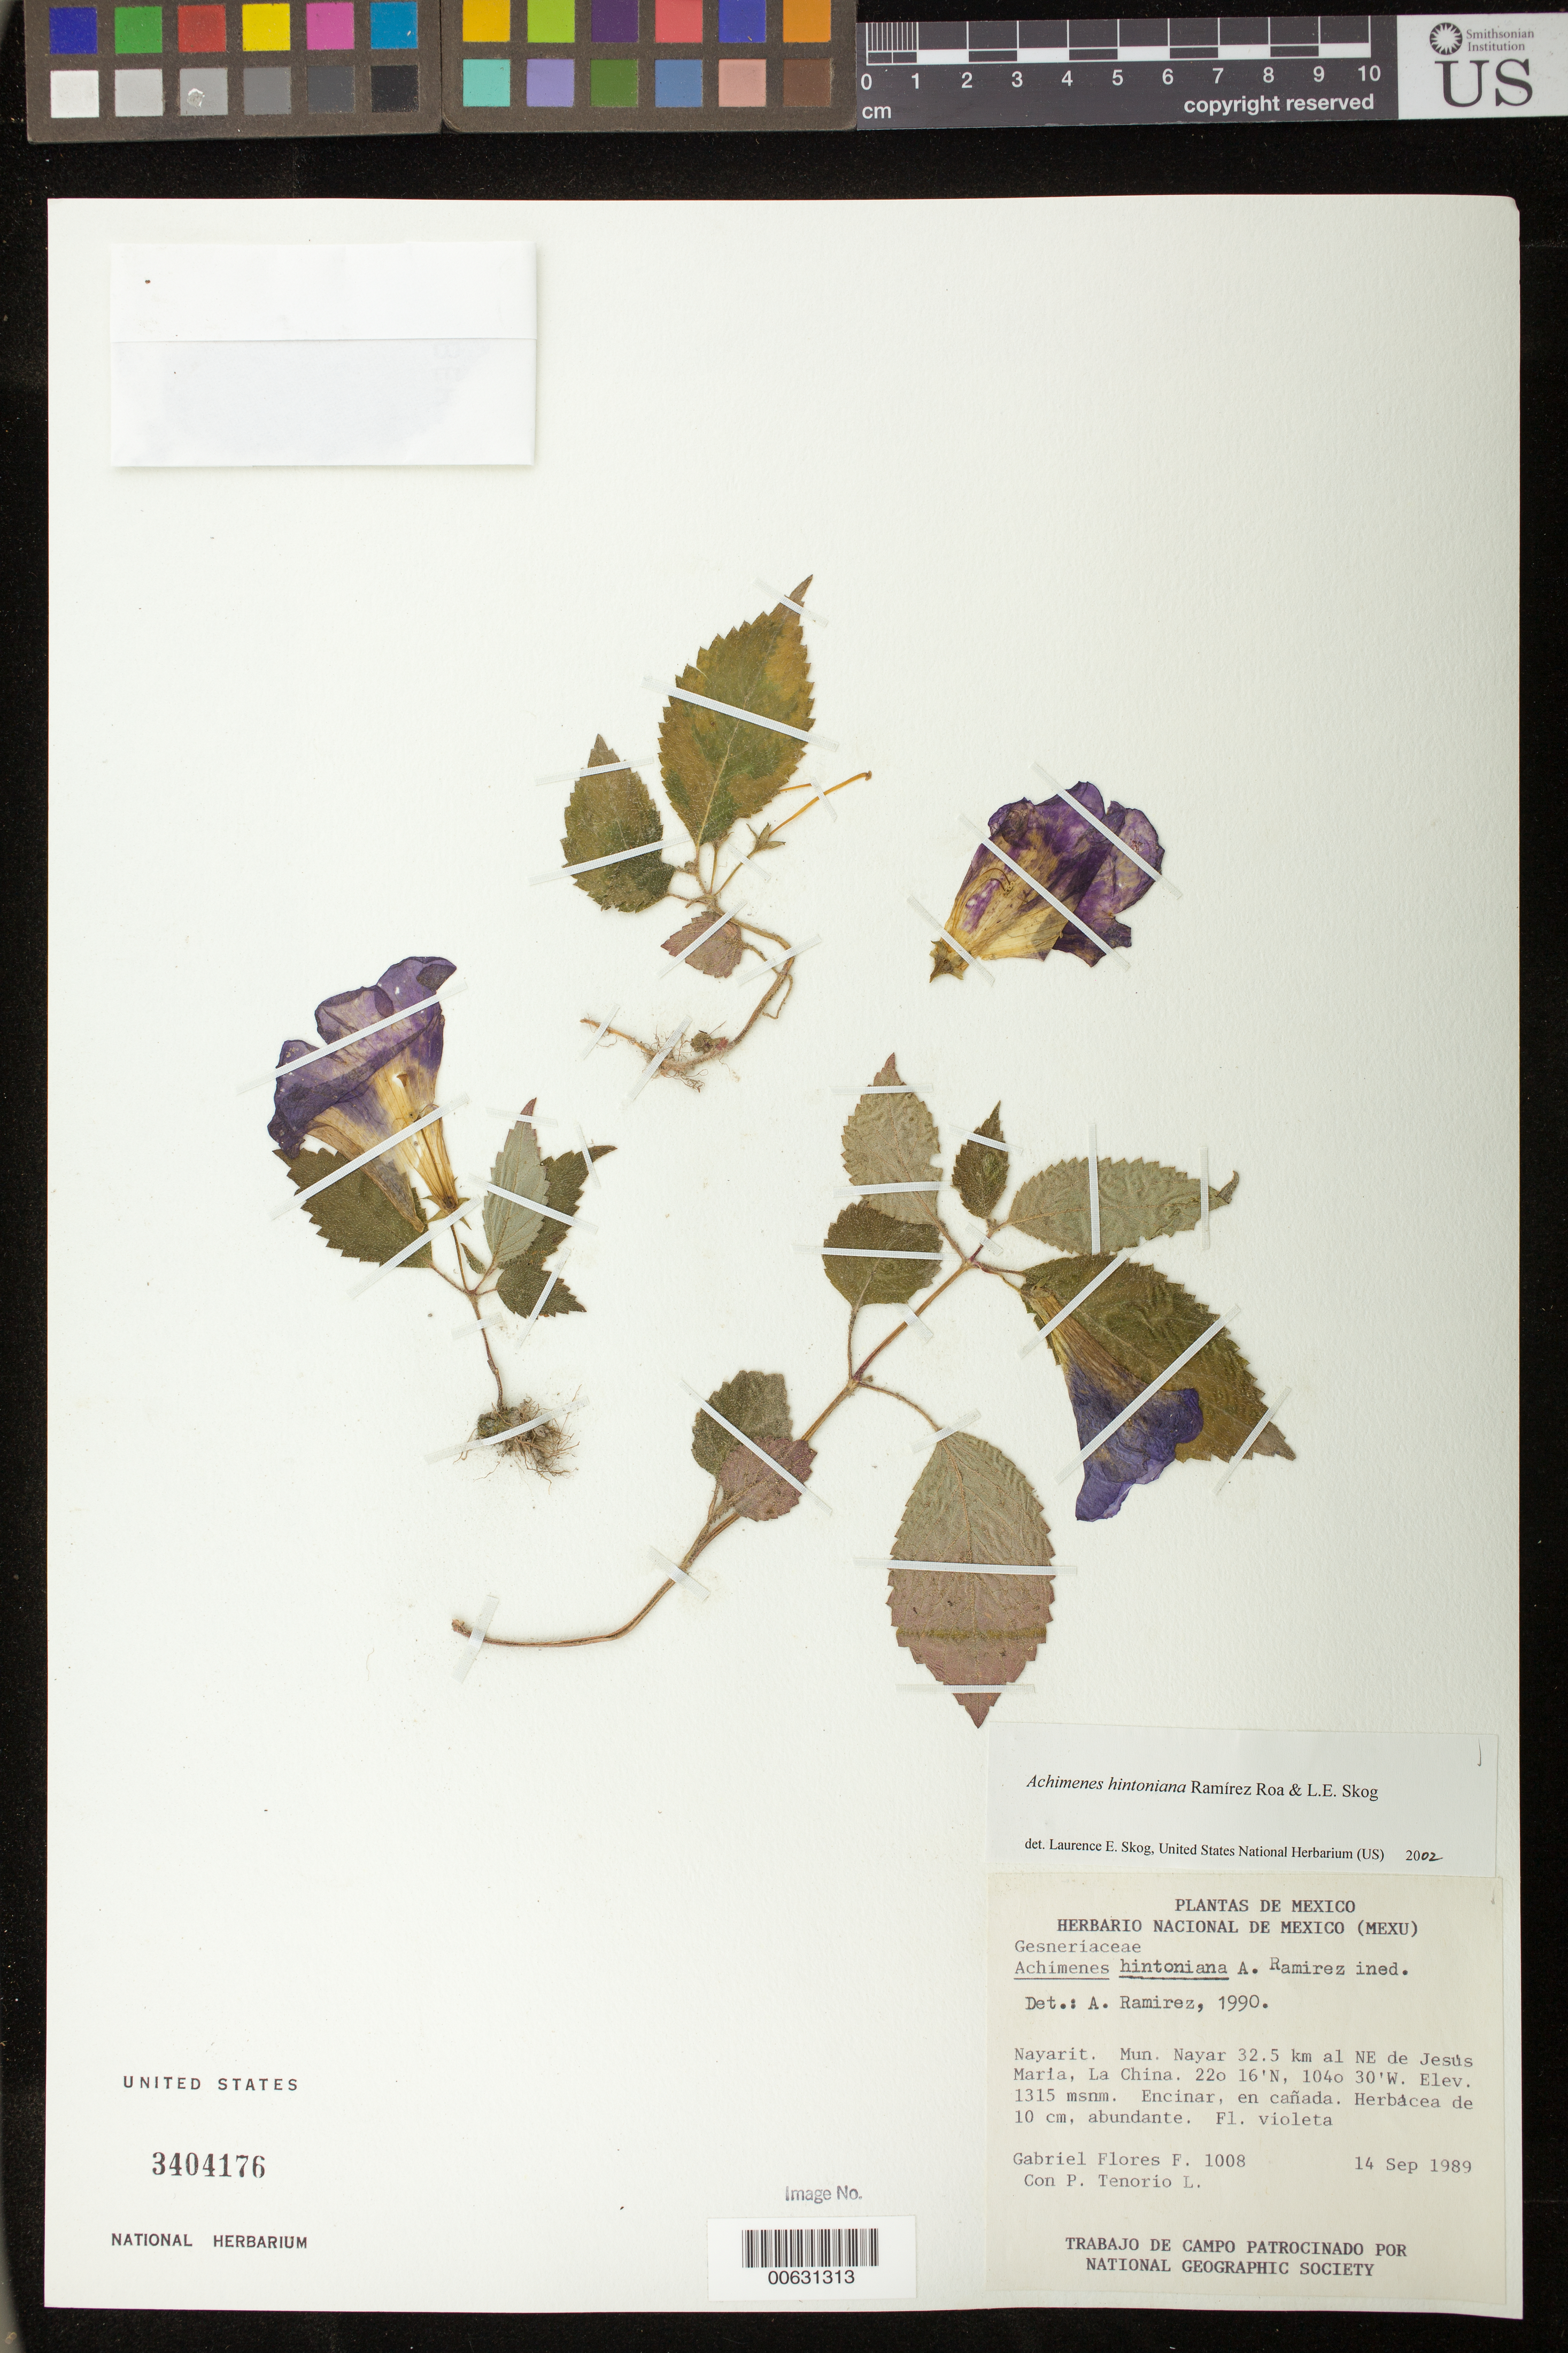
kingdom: Plantae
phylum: Tracheophyta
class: Magnoliopsida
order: Lamiales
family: Gesneriaceae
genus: Achimenes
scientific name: Achimenes hintoniana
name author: Ram.-Roa & L.E. Skog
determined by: Skog, Laurence E.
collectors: P. Tenorio L. & P. Tenorio L.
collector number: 1008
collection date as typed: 14 Sep 1989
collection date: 1989-09-14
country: Mexico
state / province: Nayarit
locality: Mun. Nayar 32.5 km al NE de Jesus Maria, La China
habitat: Encinar, en cañada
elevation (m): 1315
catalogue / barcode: US 3404176